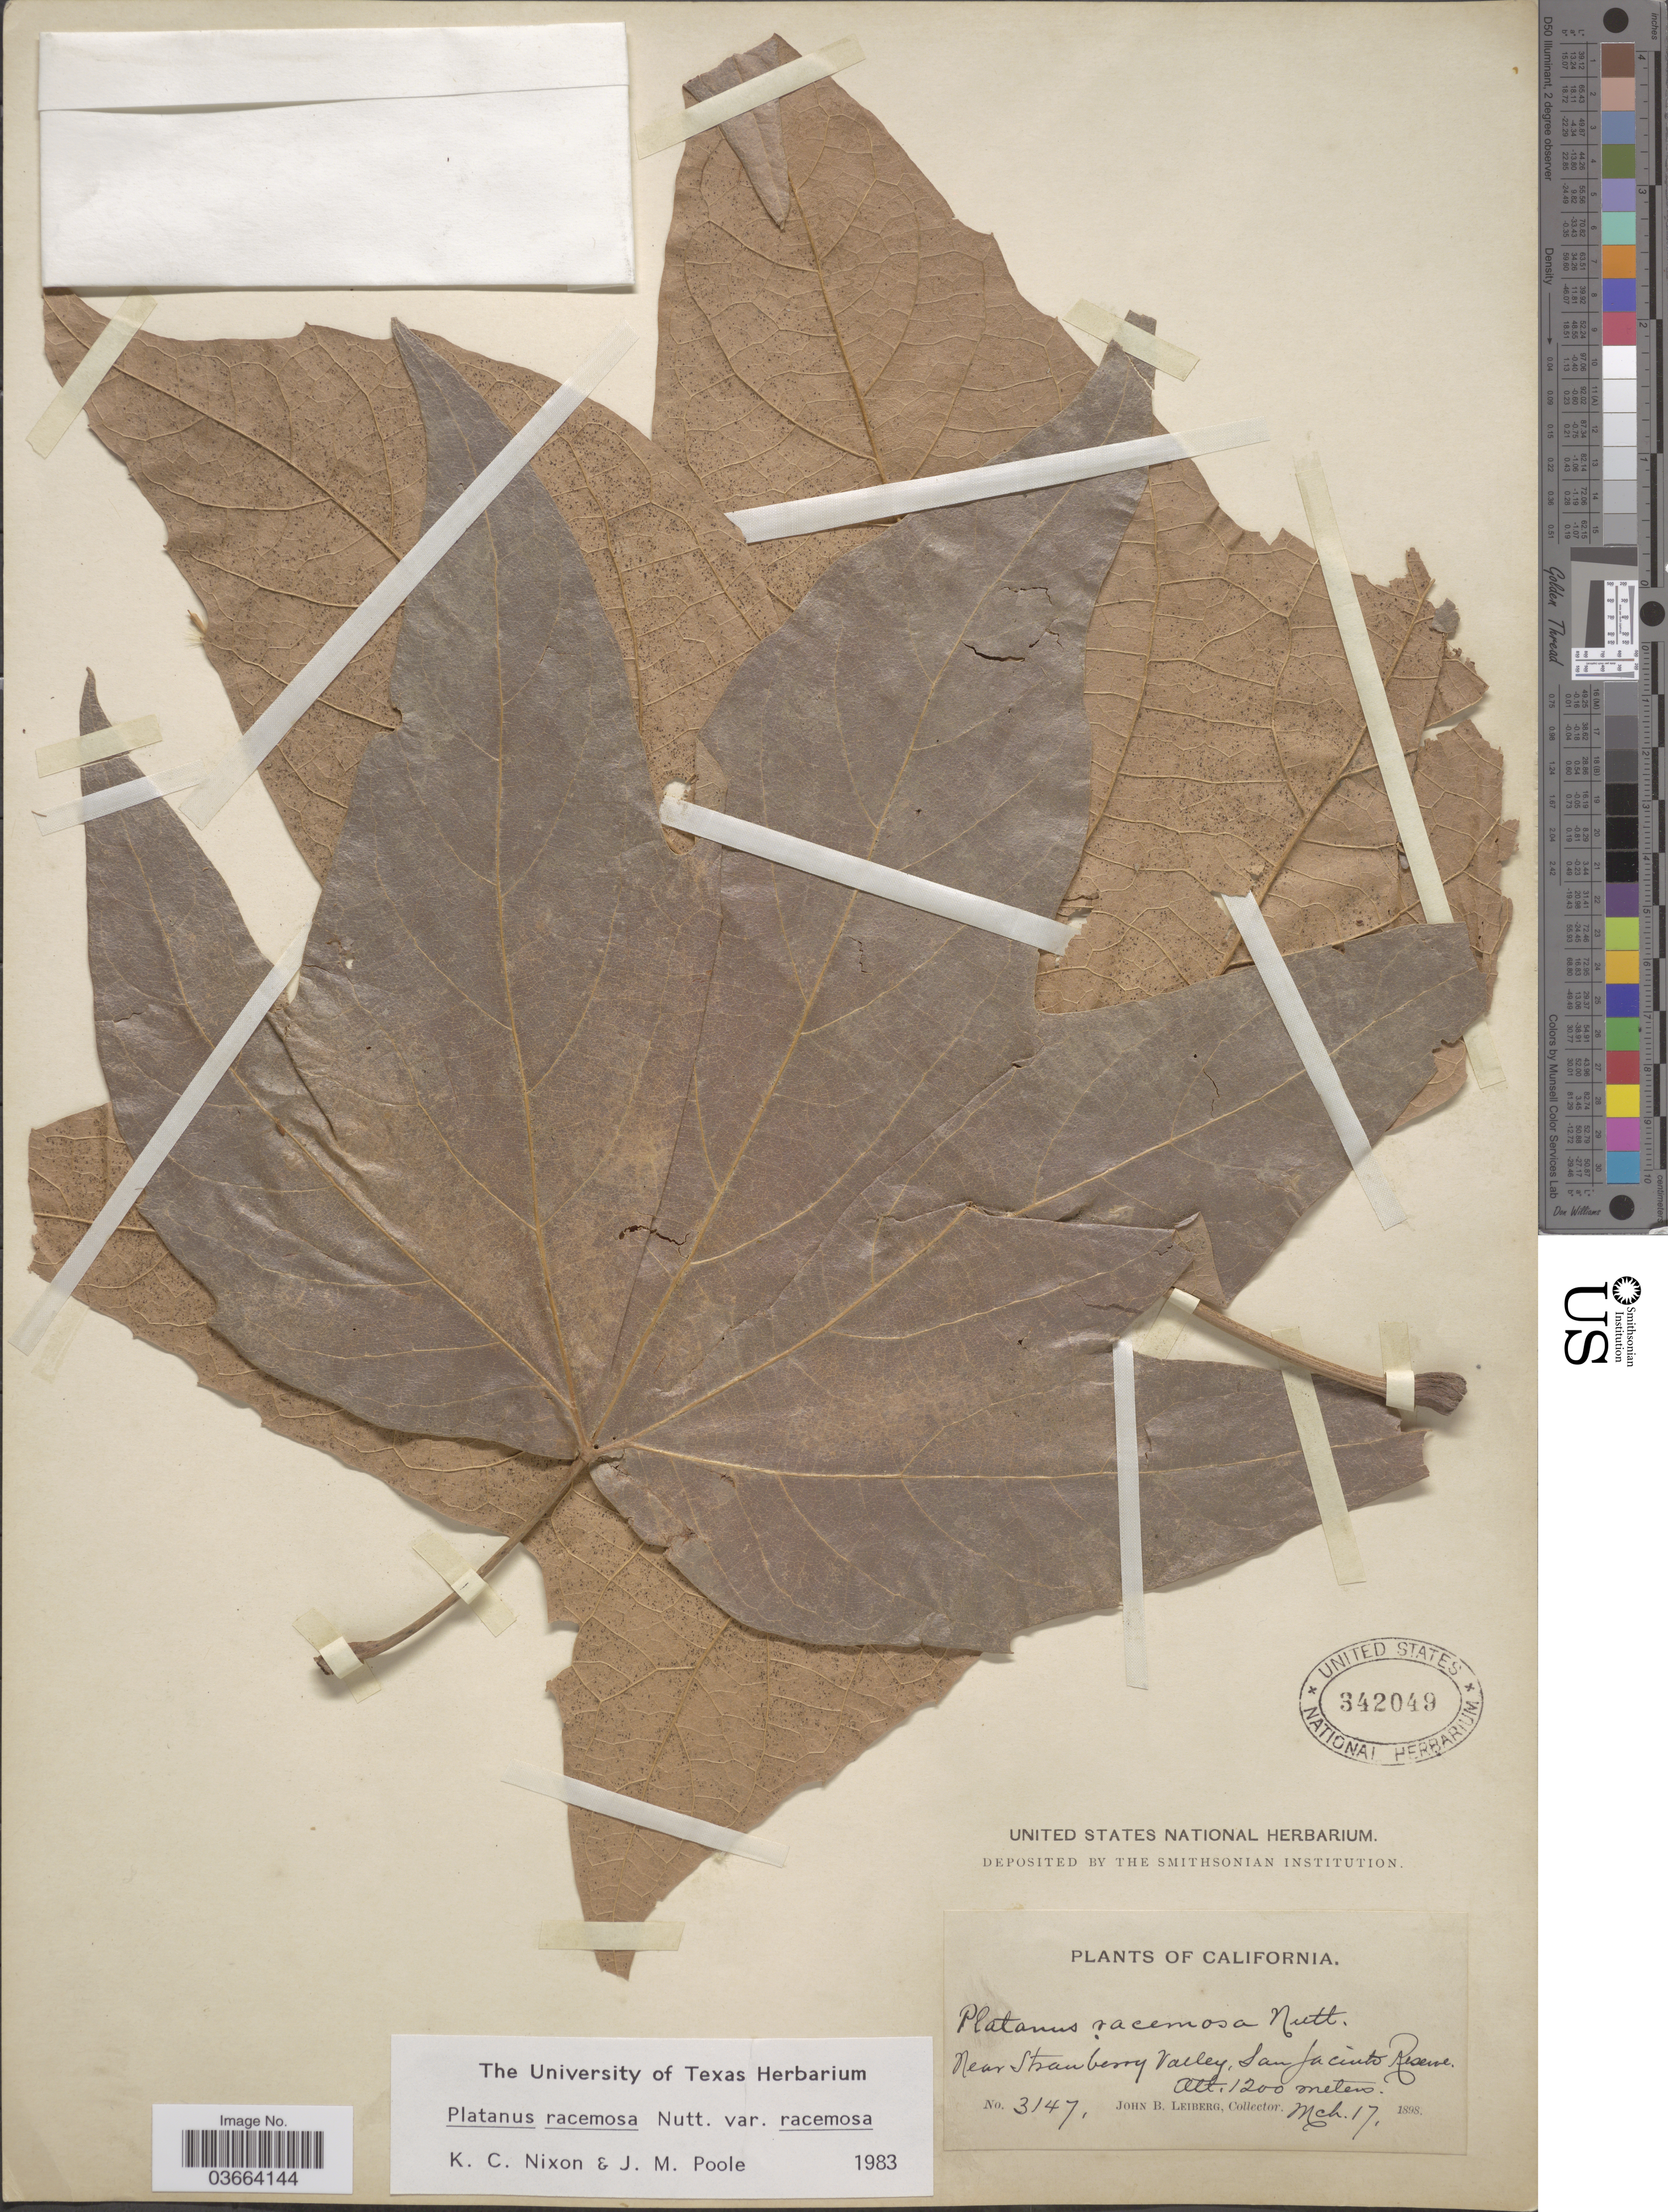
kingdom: Plantae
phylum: Tracheophyta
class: Magnoliopsida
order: Proteales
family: Platanaceae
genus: Platanus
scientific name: Platanus racemosa var. racemosa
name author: Nutt.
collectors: J. B. Leiberg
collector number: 3147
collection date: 1898-03-17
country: United States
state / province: California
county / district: Riverside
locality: Near Strawberry Valley, San Jacinto Reserve.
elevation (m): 1200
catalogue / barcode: US 342049